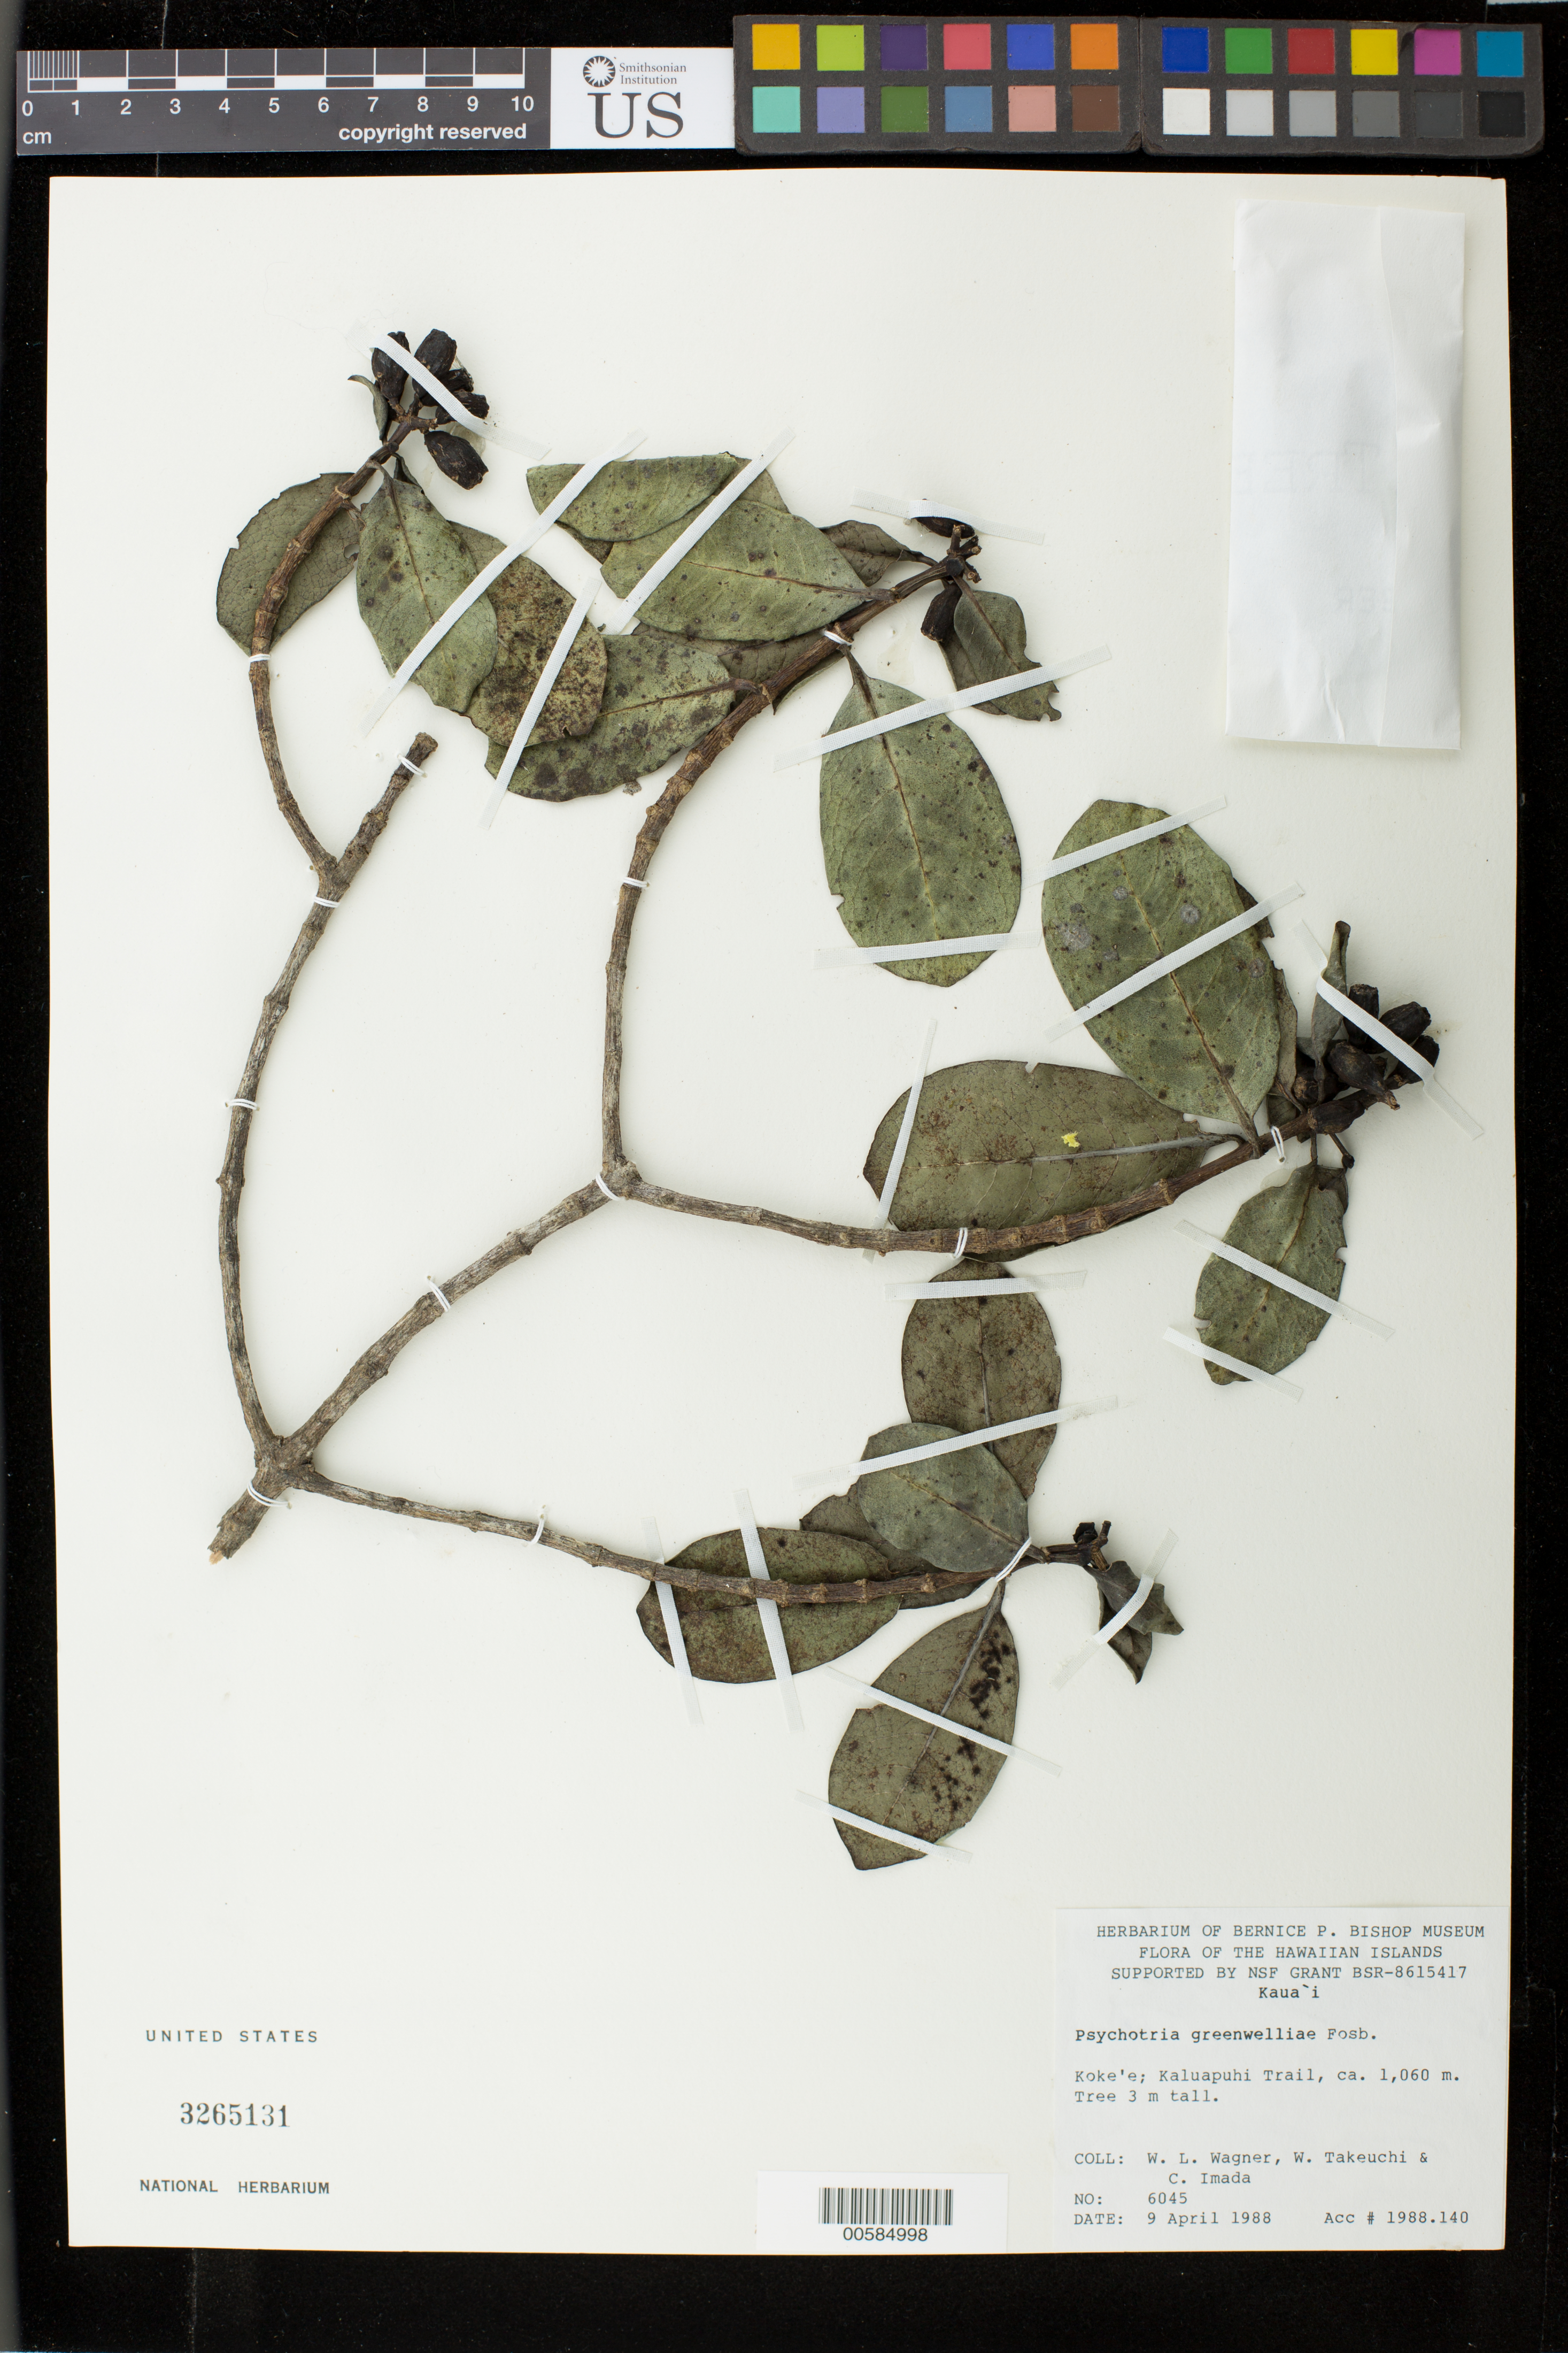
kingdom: Plantae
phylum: Tracheophyta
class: Magnoliopsida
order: Gentianales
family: Rubiaceae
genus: Psychotria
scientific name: Psychotria greenwelliae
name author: Fosberg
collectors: W. L. Wagner, W. N. Takeuchi & C. Imada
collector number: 6045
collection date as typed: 9 Apr 1988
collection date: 1988-04-09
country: United States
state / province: Hawaii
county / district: Kauai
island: Kaua'i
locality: Koke'e; Kaluapuhi Trail.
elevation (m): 1060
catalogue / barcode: US 3265131